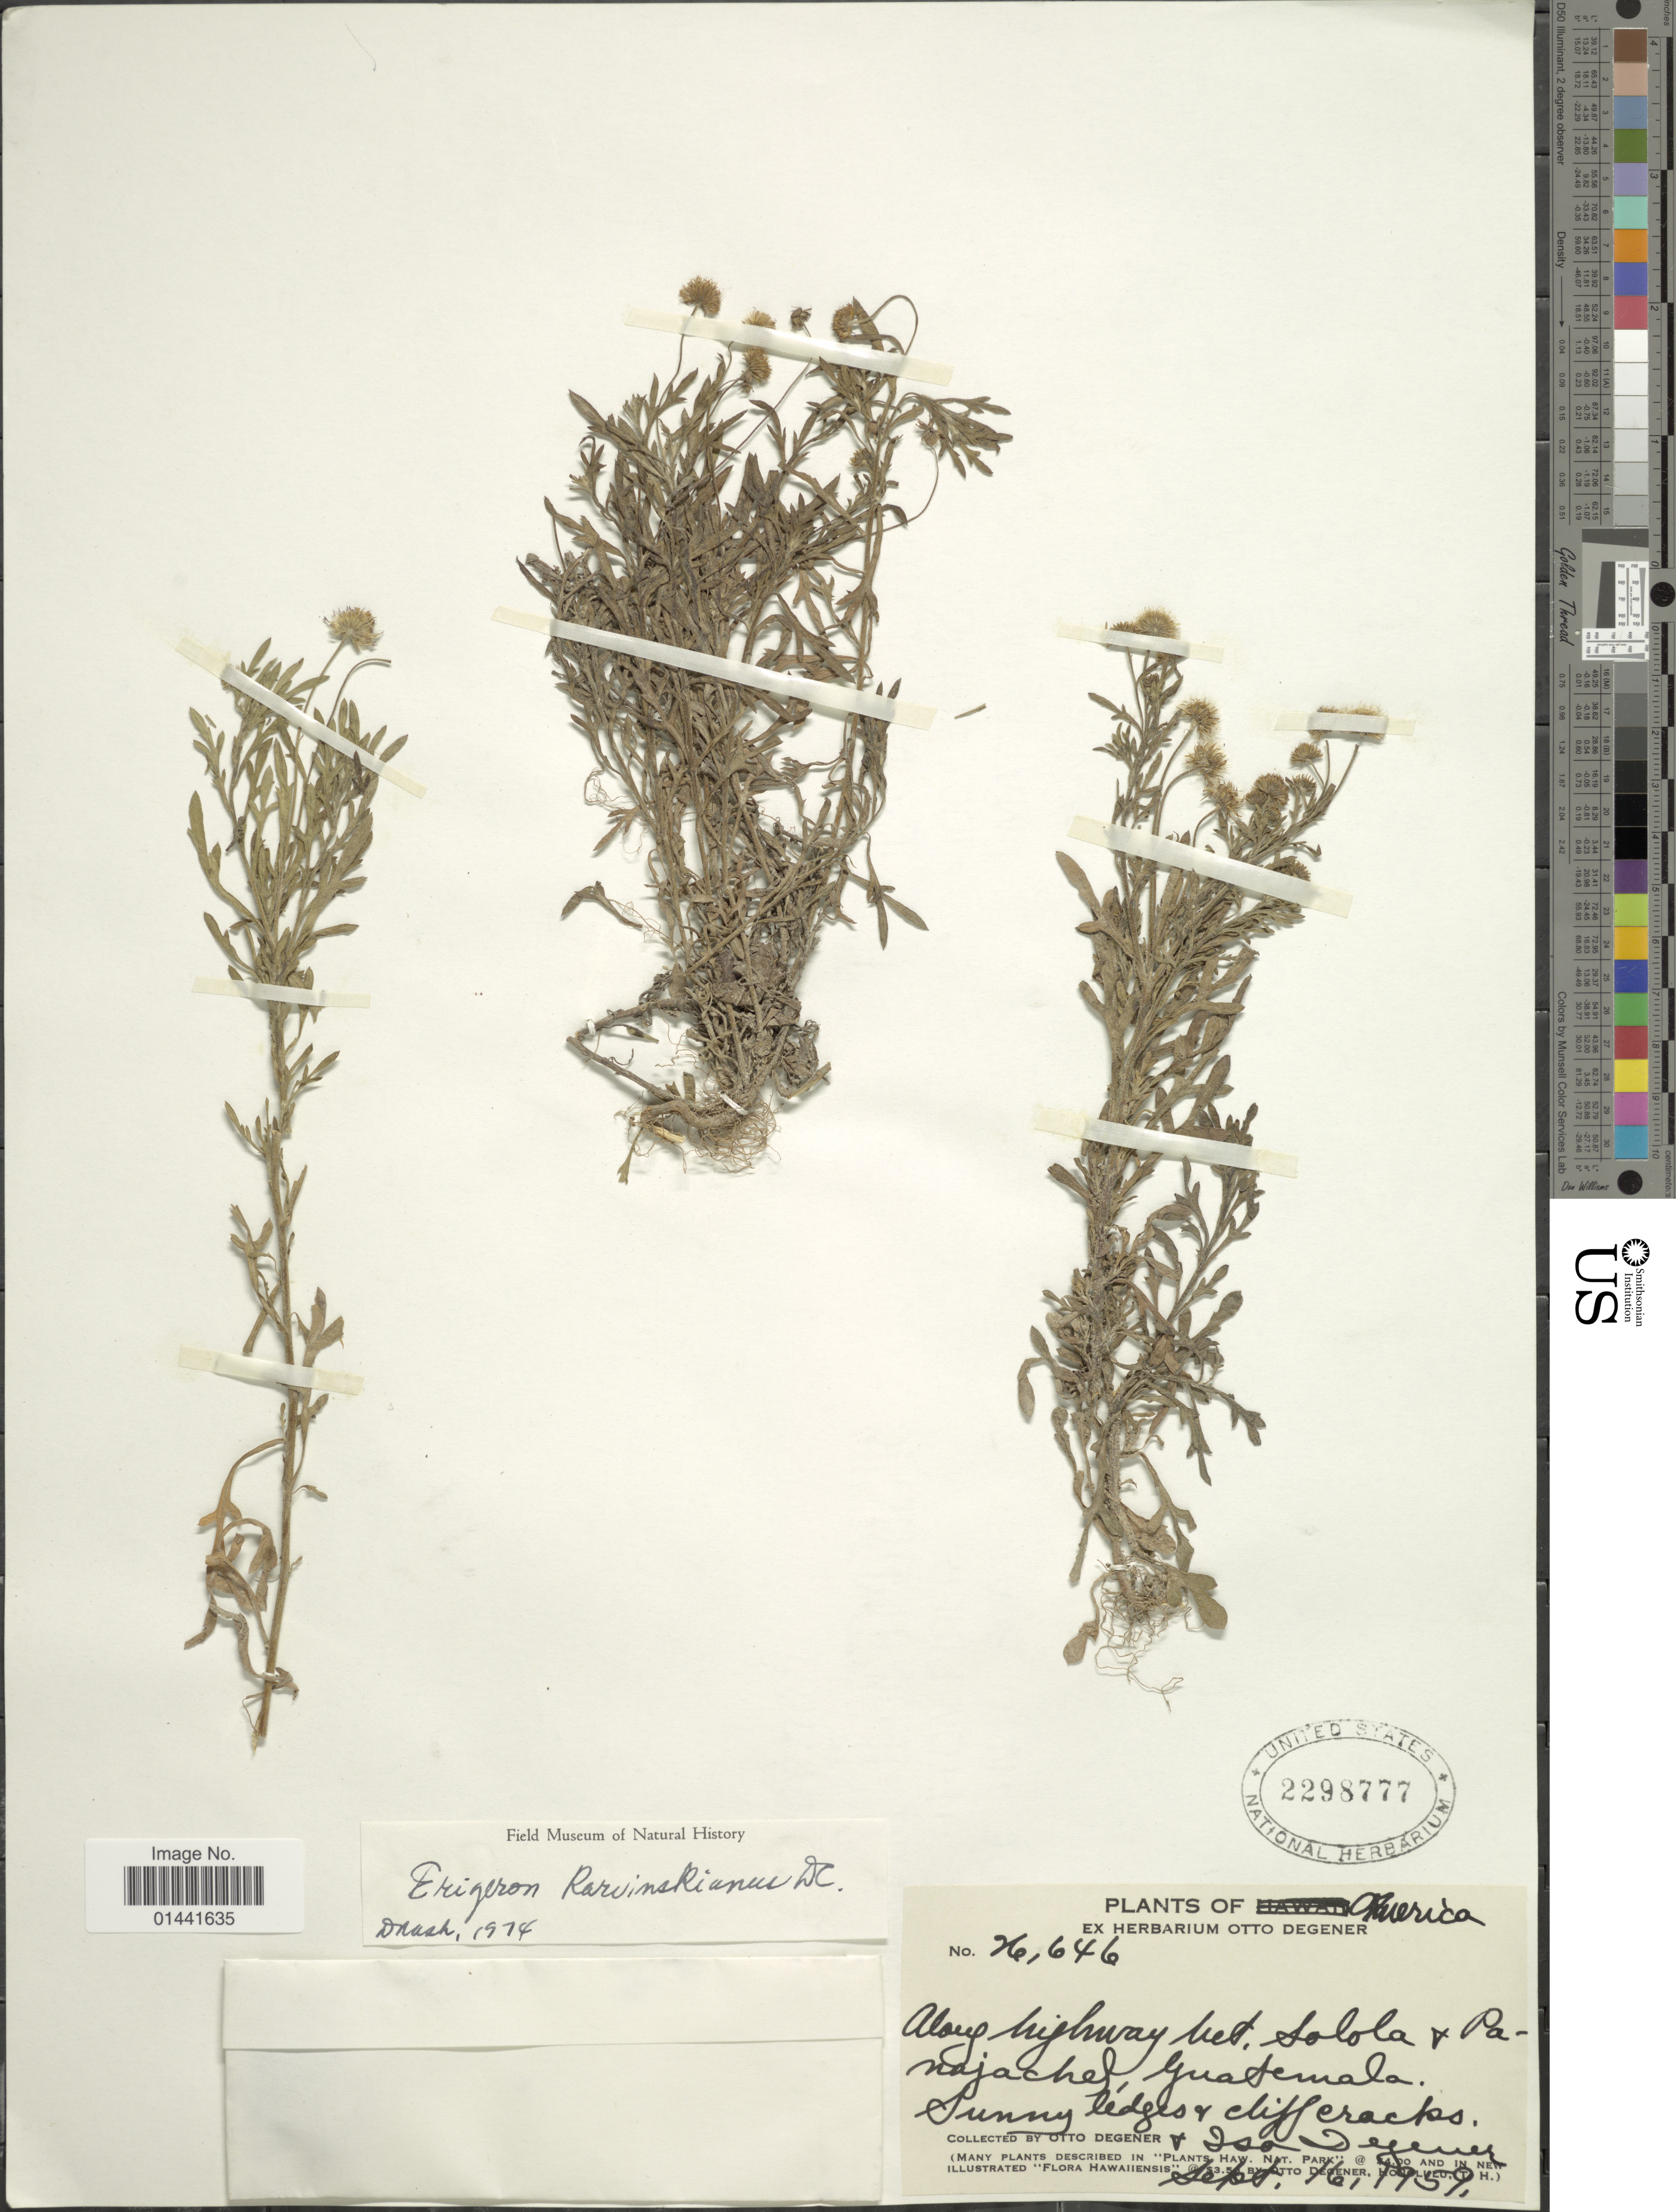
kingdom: Plantae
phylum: Tracheophyta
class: Magnoliopsida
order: Asterales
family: Asteraceae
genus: Erigeron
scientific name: Erigeron karvinskianus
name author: DC.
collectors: O. Degener & I. Degener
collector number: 26646*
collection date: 1959-09-16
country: Guatemala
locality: America, along highway bet. Solola + Panajachel, sunny ledges + cliff cracks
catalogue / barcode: US 2298777